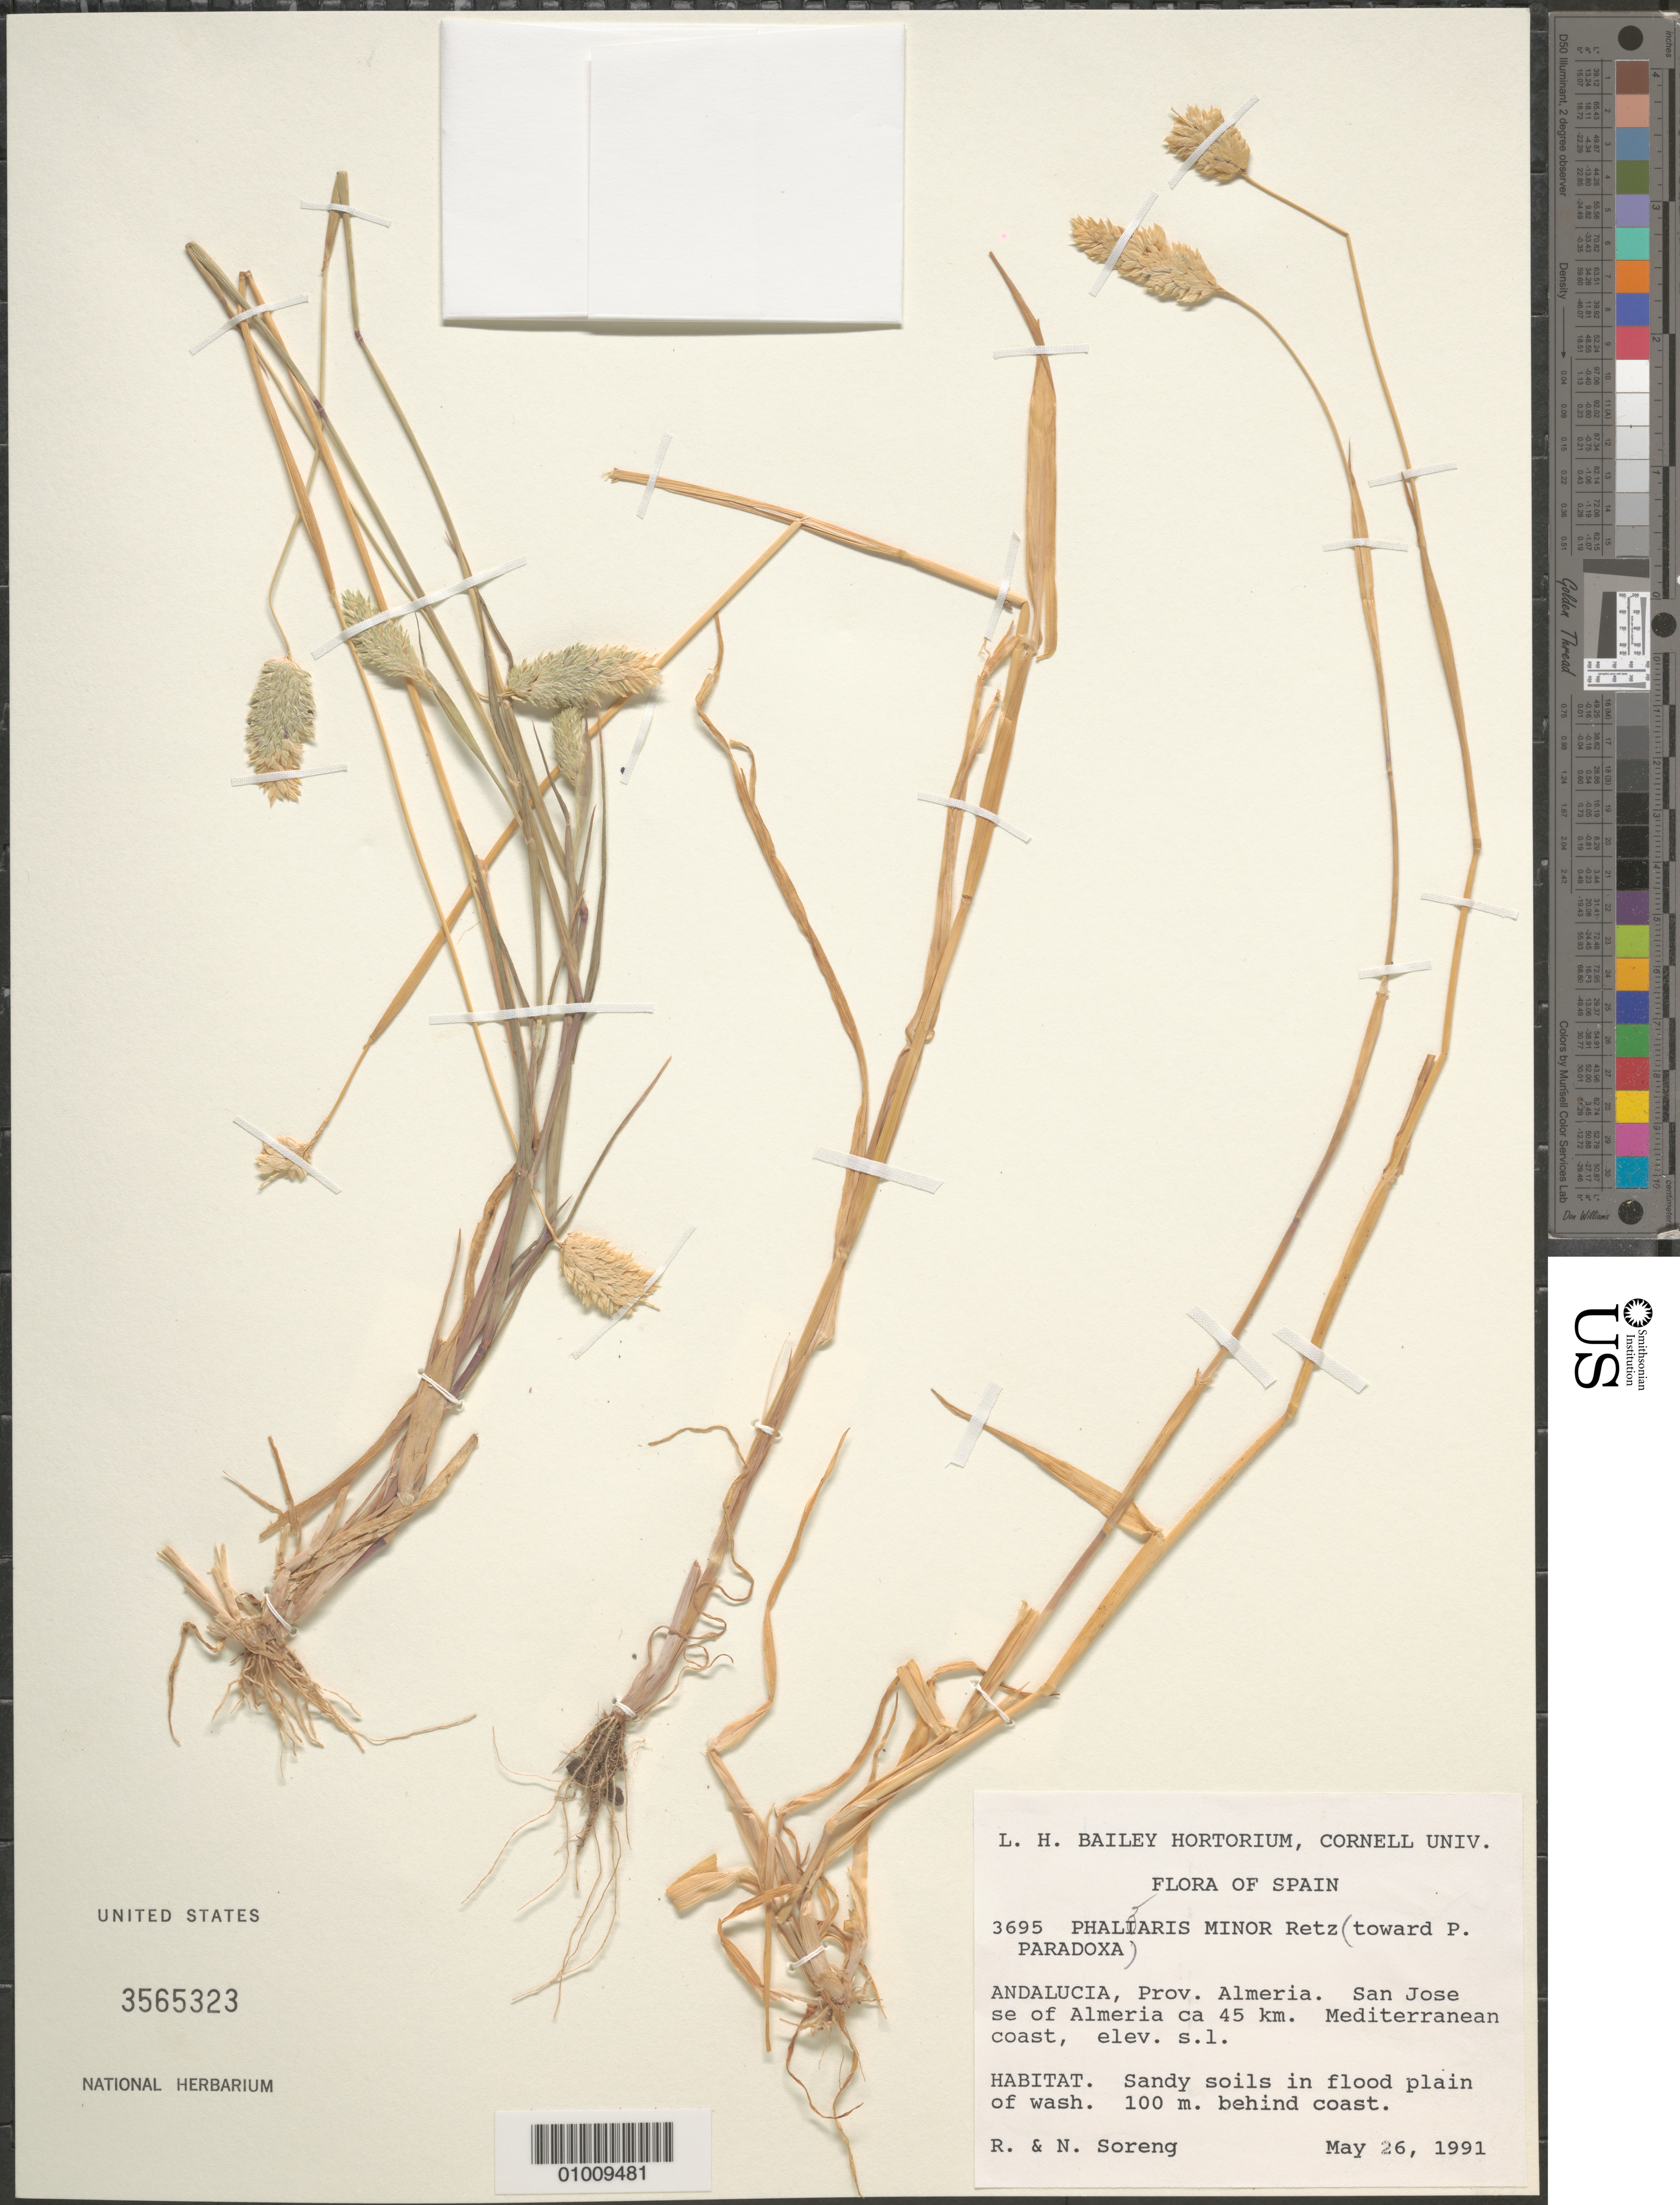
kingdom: Plantae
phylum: Tracheophyta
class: Liliopsida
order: Poales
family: Poaceae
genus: Phalaris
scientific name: Phalaris minor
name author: Retz.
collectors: R. J. Soreng & N. L. Soreng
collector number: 3695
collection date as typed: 26 May 1991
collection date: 1991-05-26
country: Spain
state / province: Andalucia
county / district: Almeria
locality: San Jose SE of Almeria ca 45 km Mediterranean coast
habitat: Sandy soils in flood plain of wash. 100 m. behind coast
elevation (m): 1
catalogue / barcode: US 3565323